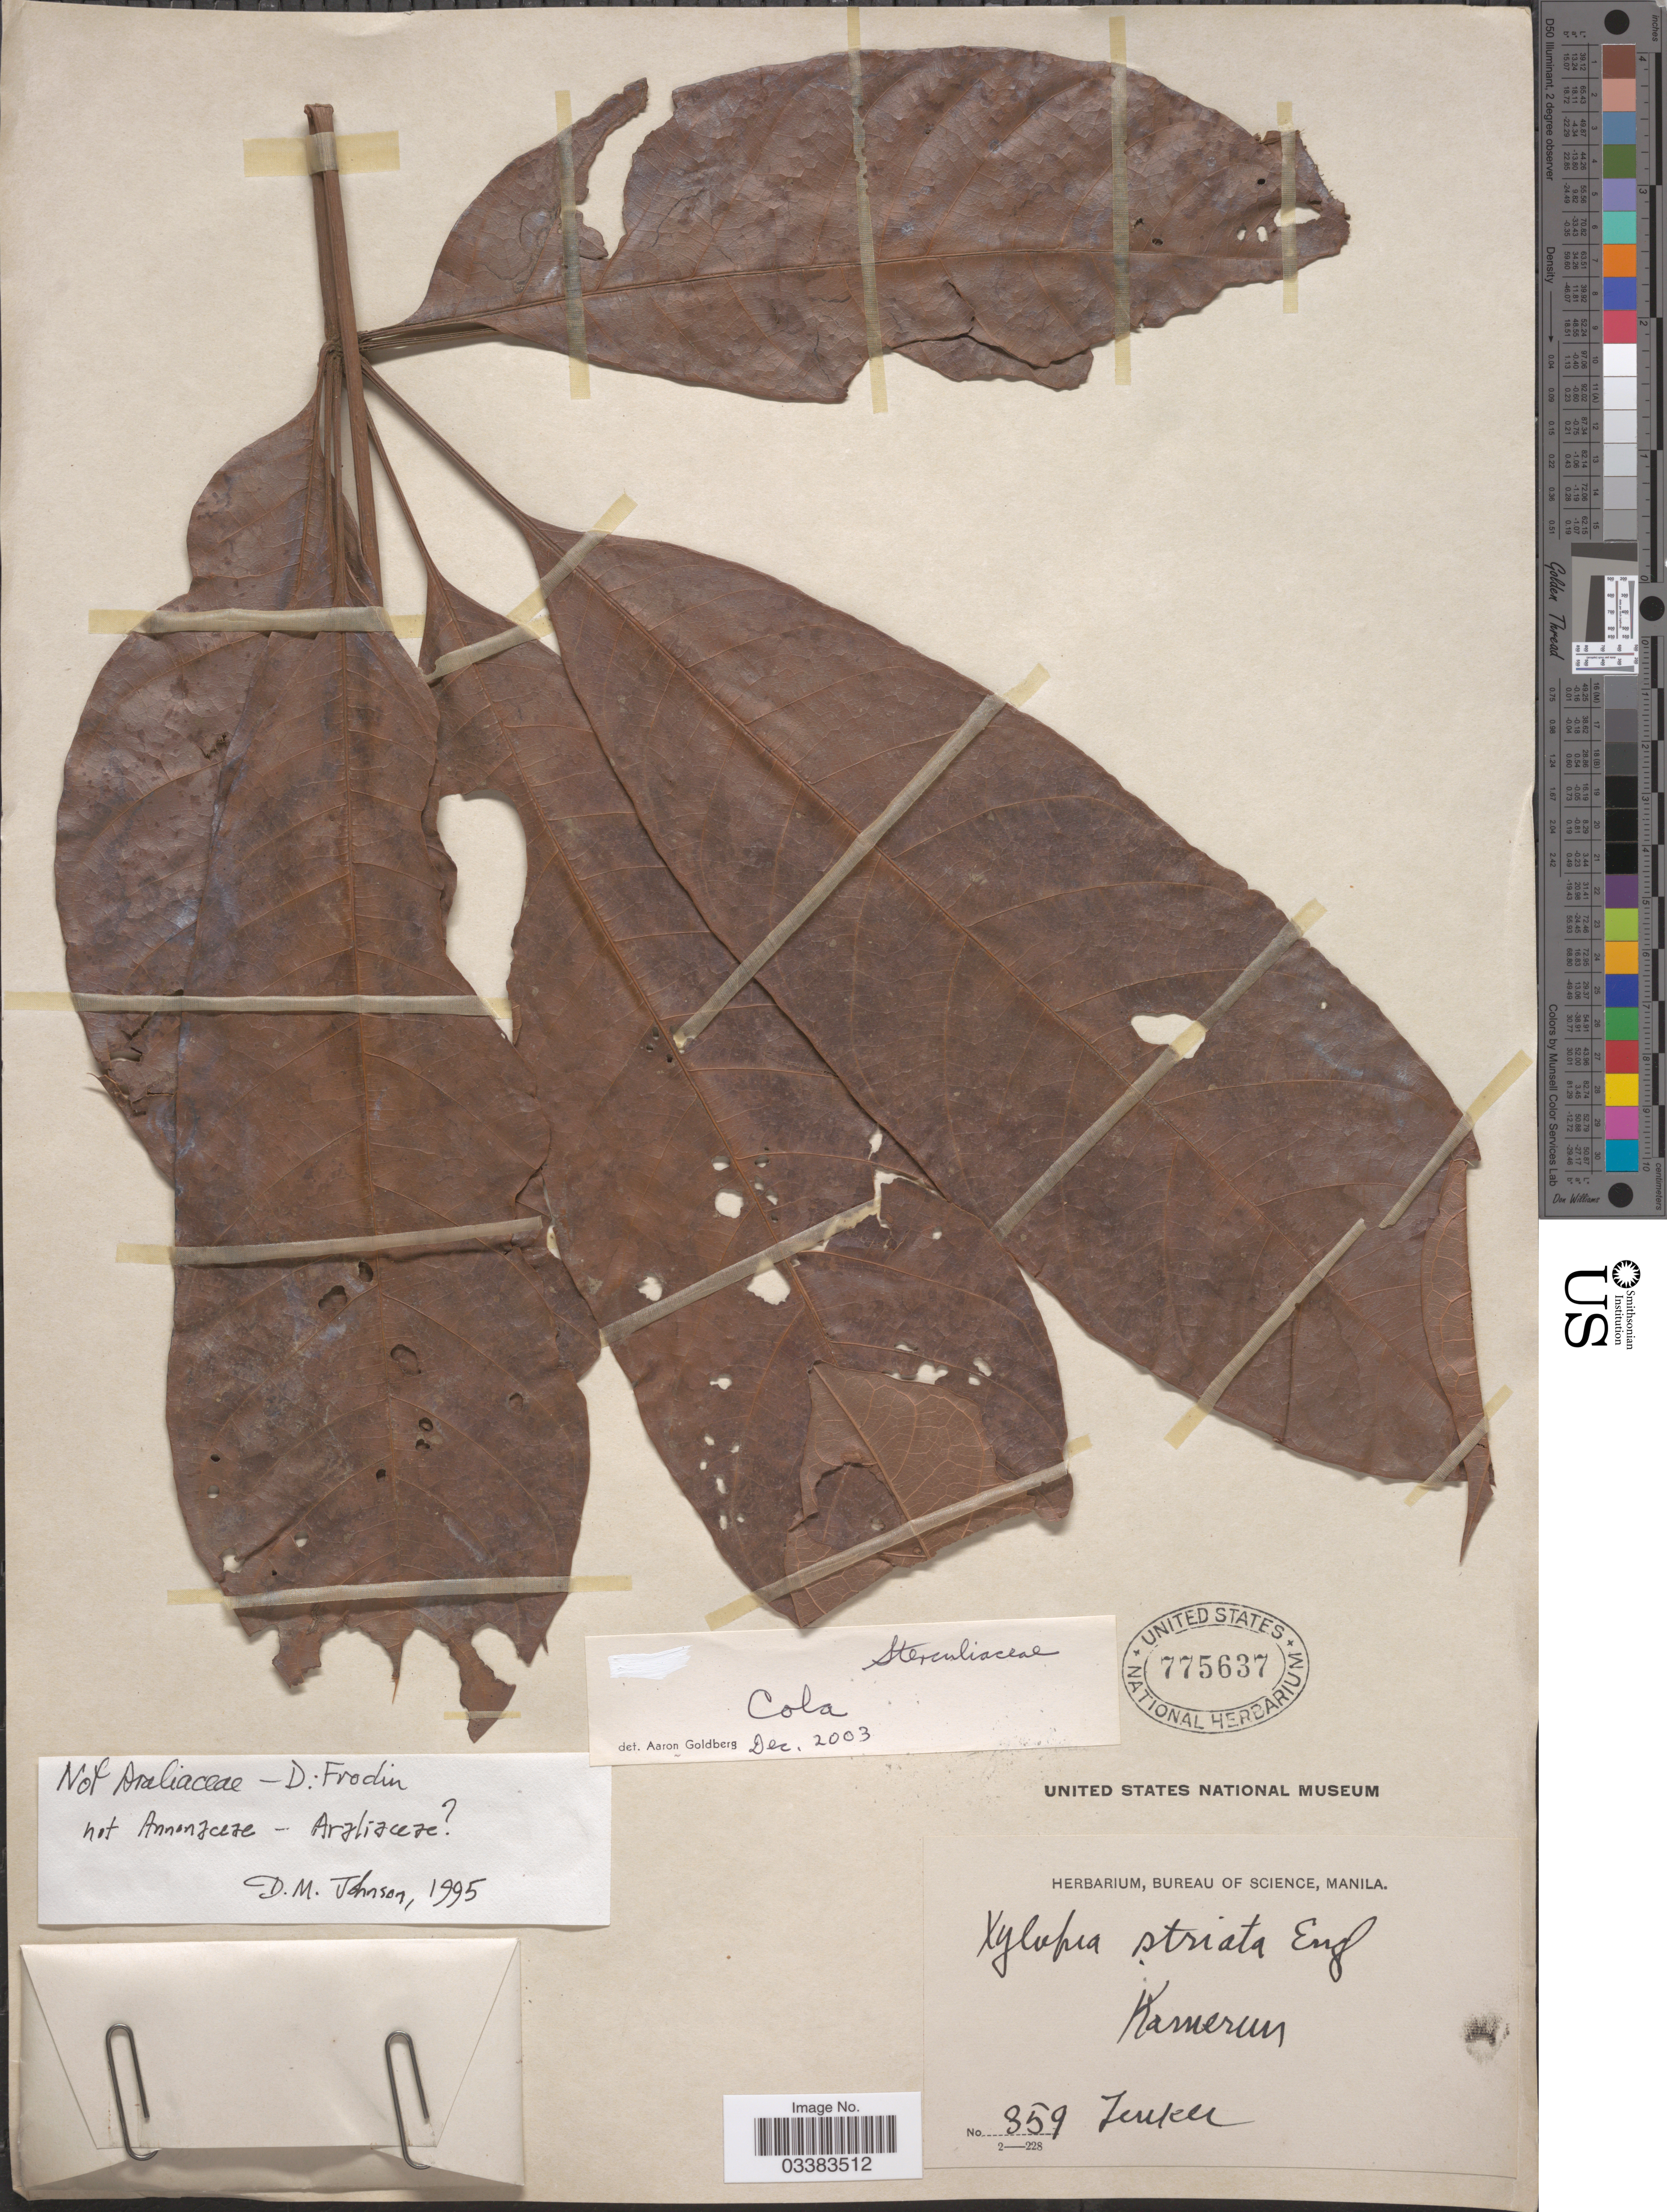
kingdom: Plantae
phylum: Tracheophyta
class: Magnoliopsida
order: Malvales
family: Malvaceae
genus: Cola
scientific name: Cola sp.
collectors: Zenker, --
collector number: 859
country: Cameroon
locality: Kamerun.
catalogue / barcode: US 775637